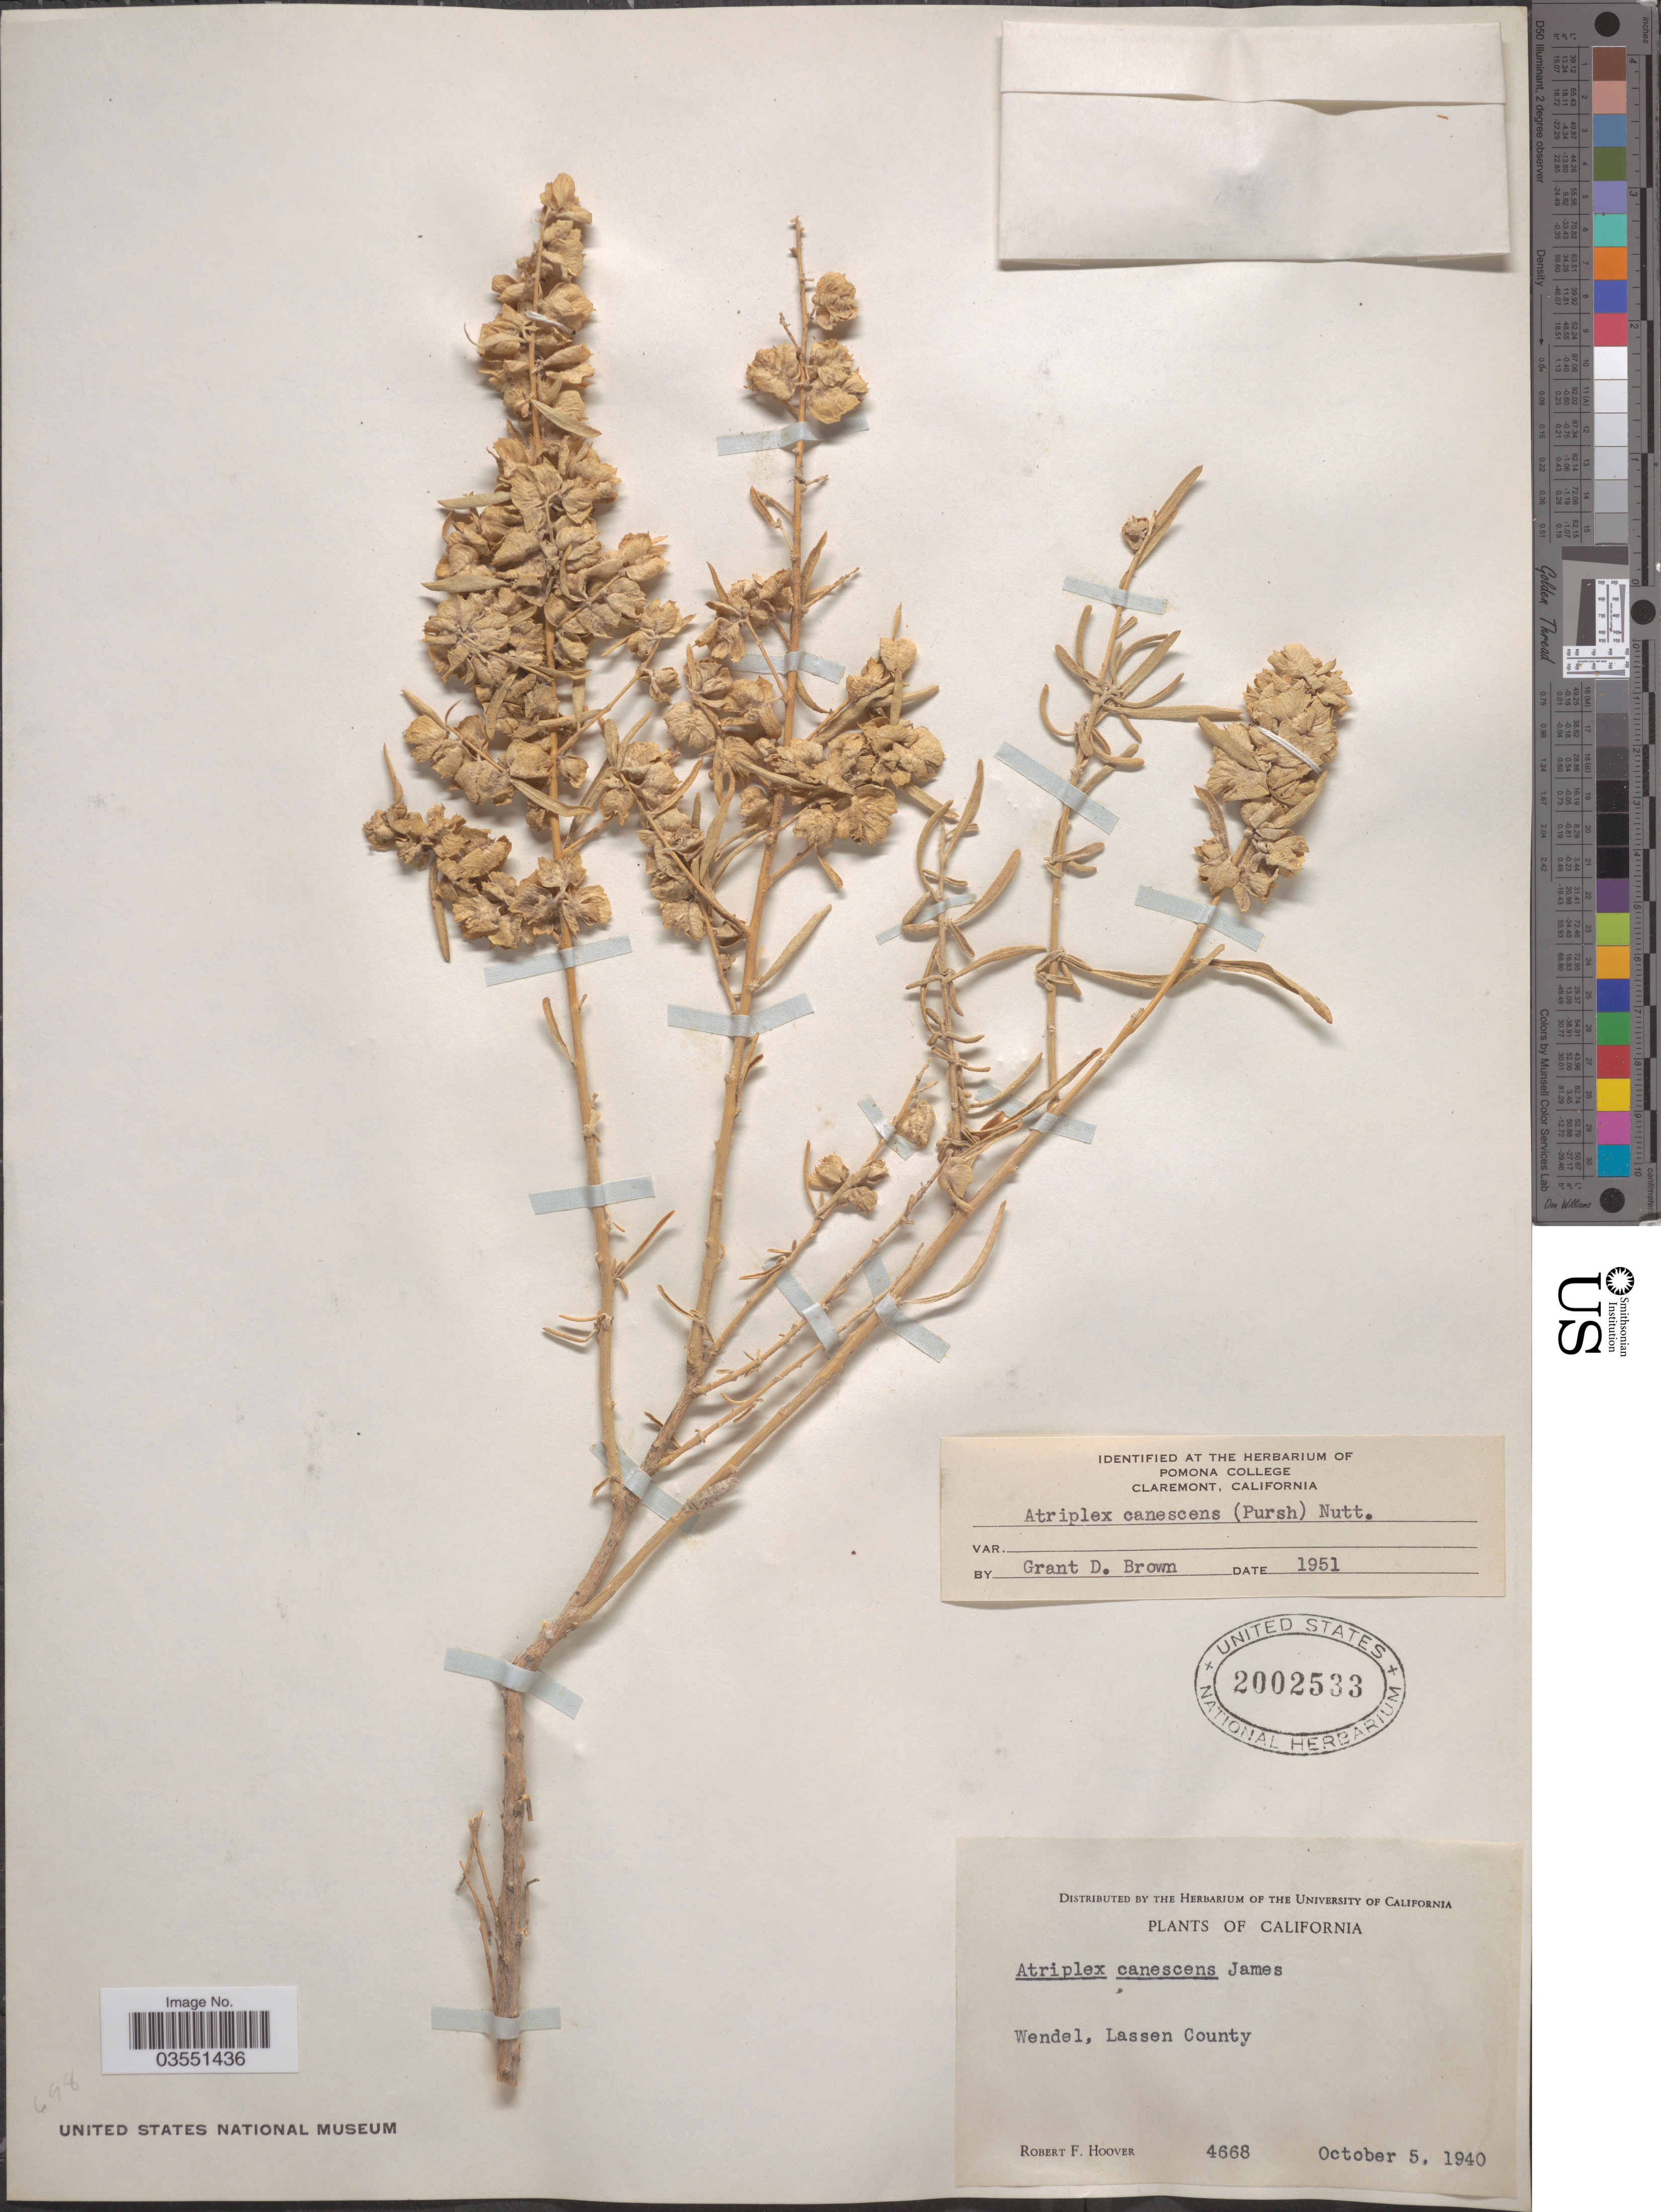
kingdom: Plantae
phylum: Tracheophyta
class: Magnoliopsida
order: Caryophyllales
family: Amaranthaceae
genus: Atriplex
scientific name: Atriplex canescens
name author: (Pursh) Nutt.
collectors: R. F. Hoover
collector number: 4668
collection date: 1940-10-05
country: United States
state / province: California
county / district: Lassen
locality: Wendel, Lassen County.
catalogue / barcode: US 2002533